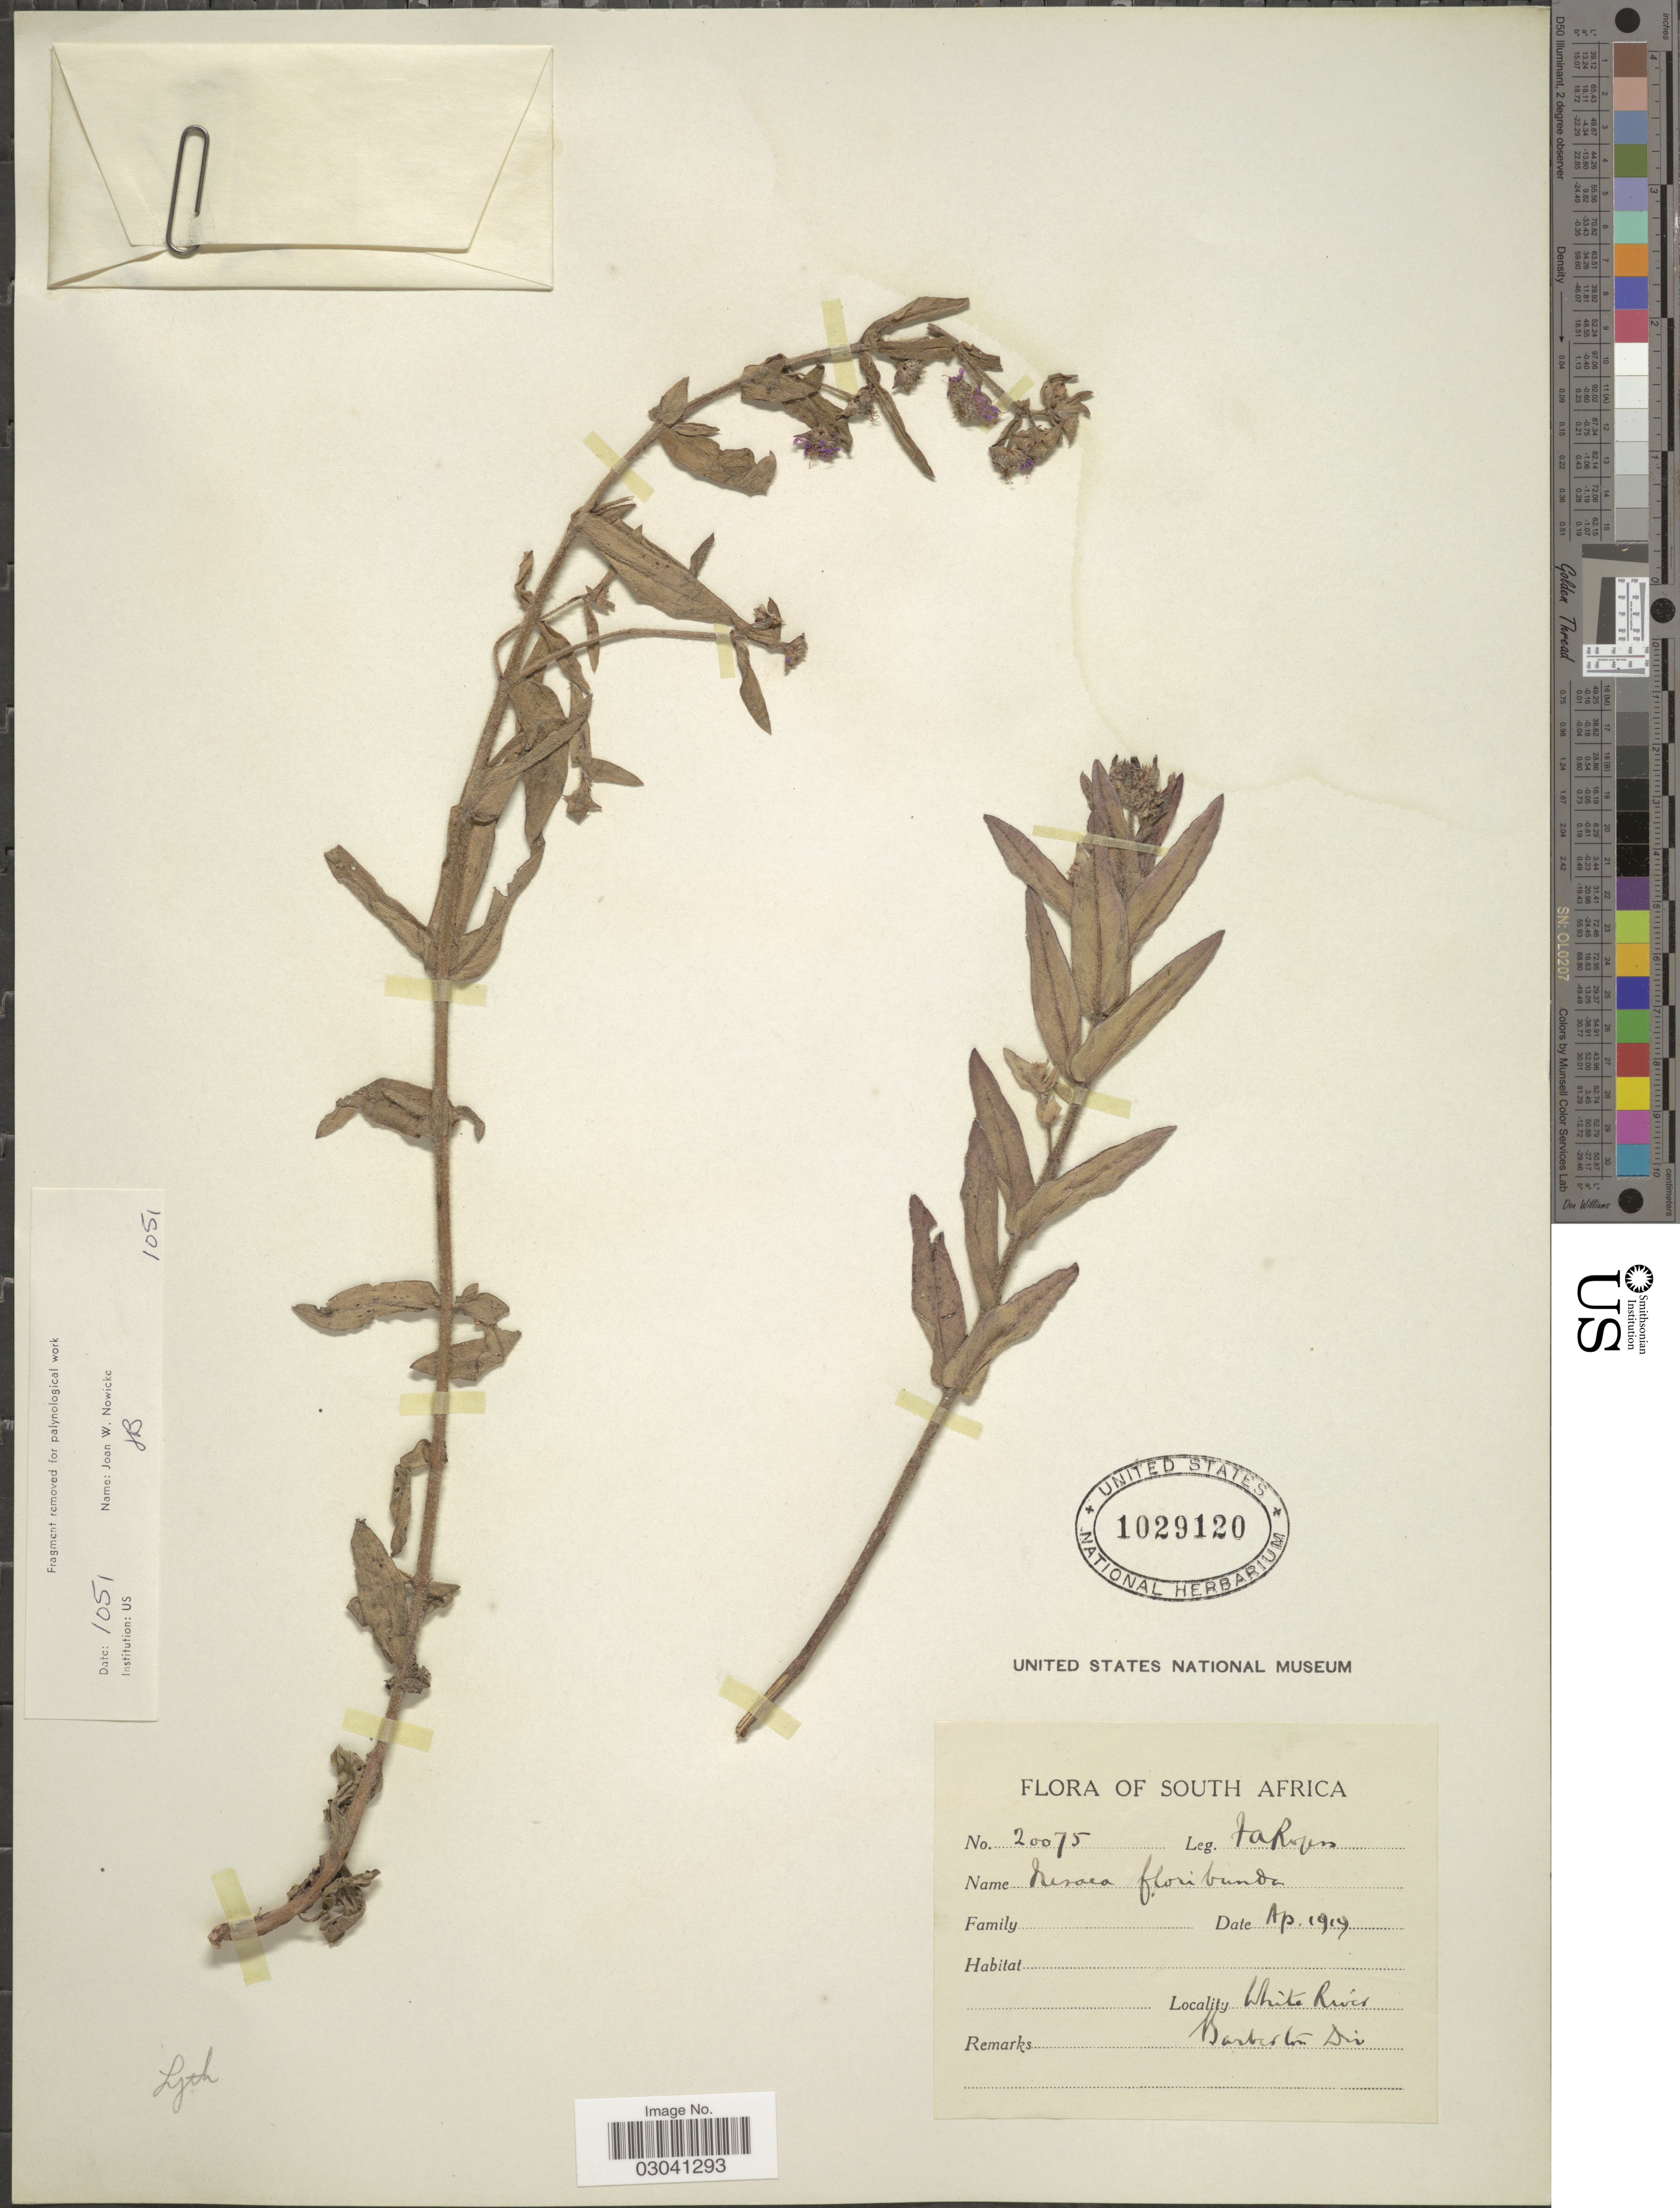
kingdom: Plantae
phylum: Tracheophyta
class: Magnoliopsida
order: Myrtales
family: Lythraceae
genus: Ammannia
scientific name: Ammannia radicans var. floribunda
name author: (Sond.) S.A. Graham & Gandhi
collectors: F. A. Rogers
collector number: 20075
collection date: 1919-04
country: South Africa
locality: White River.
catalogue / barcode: US 1029120